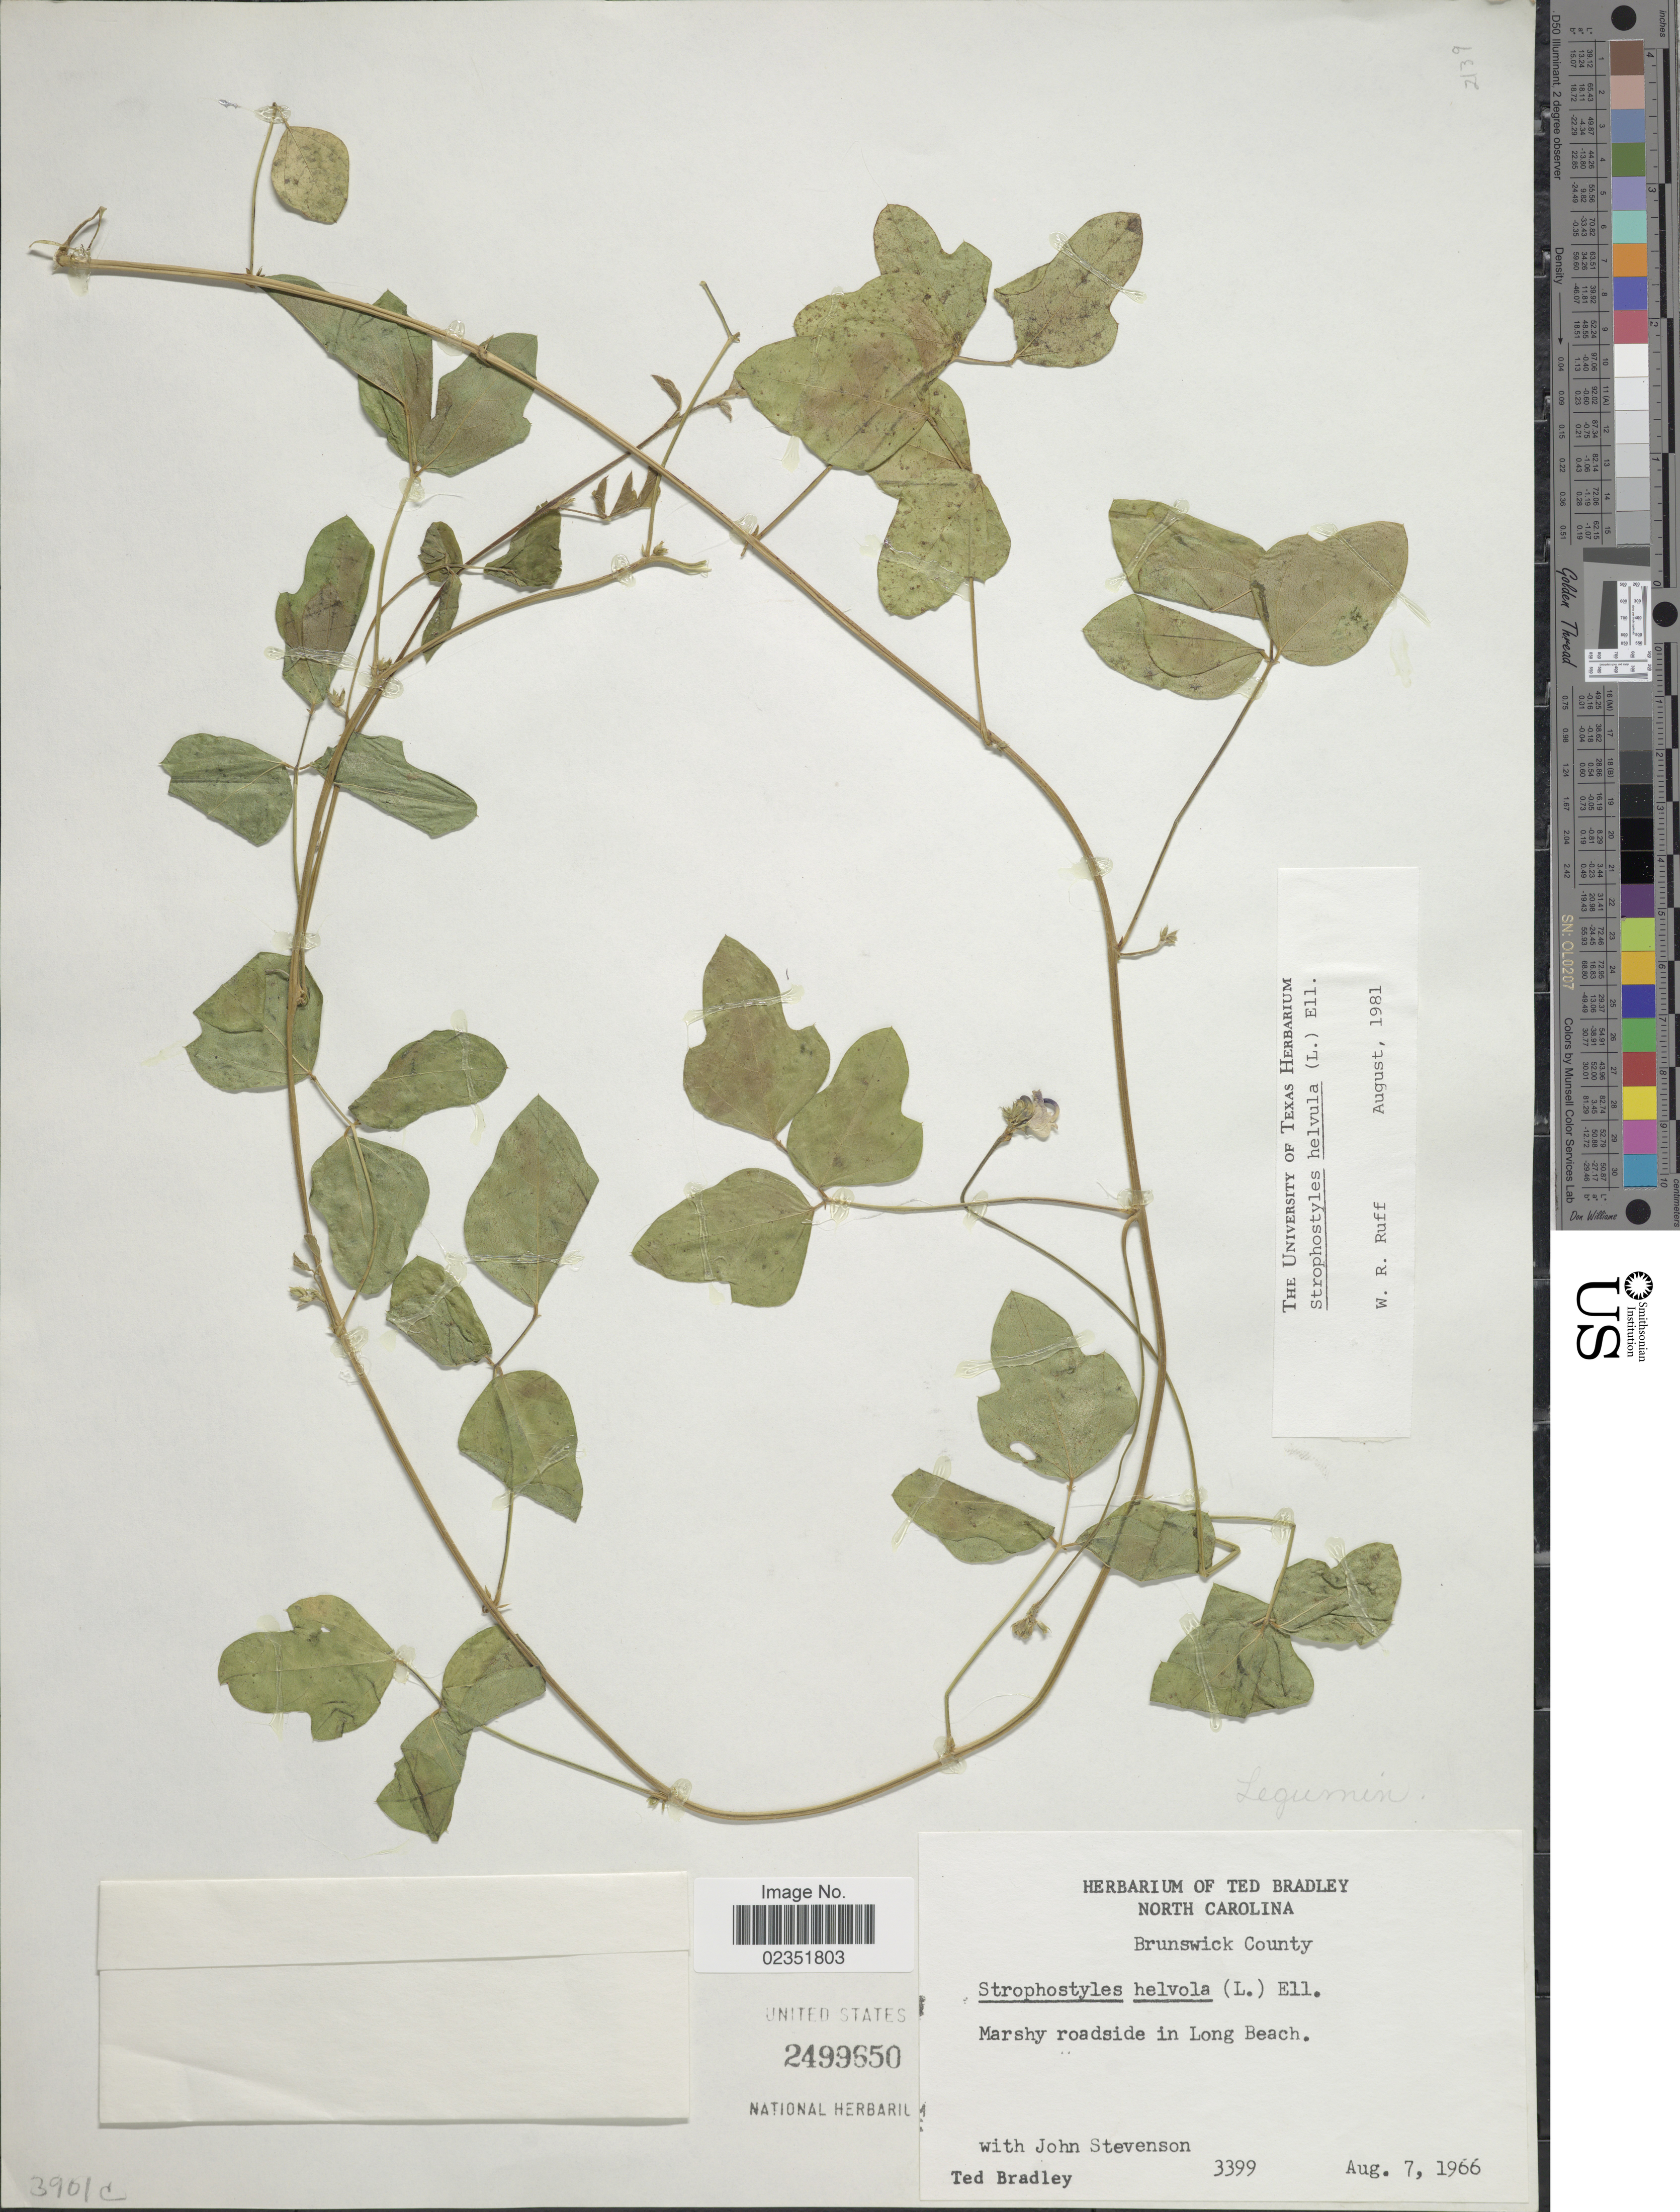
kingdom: Plantae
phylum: Tracheophyta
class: Magnoliopsida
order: Fabales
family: Fabaceae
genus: Strophostyles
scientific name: Strophostyles helvola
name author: (L.) Elliott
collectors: T. Bradley & J. Stevenson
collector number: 3399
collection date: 1966-08-07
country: United States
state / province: North Carolina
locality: Brunswick County, Marshy roadside in Long Beach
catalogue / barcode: US 2499650